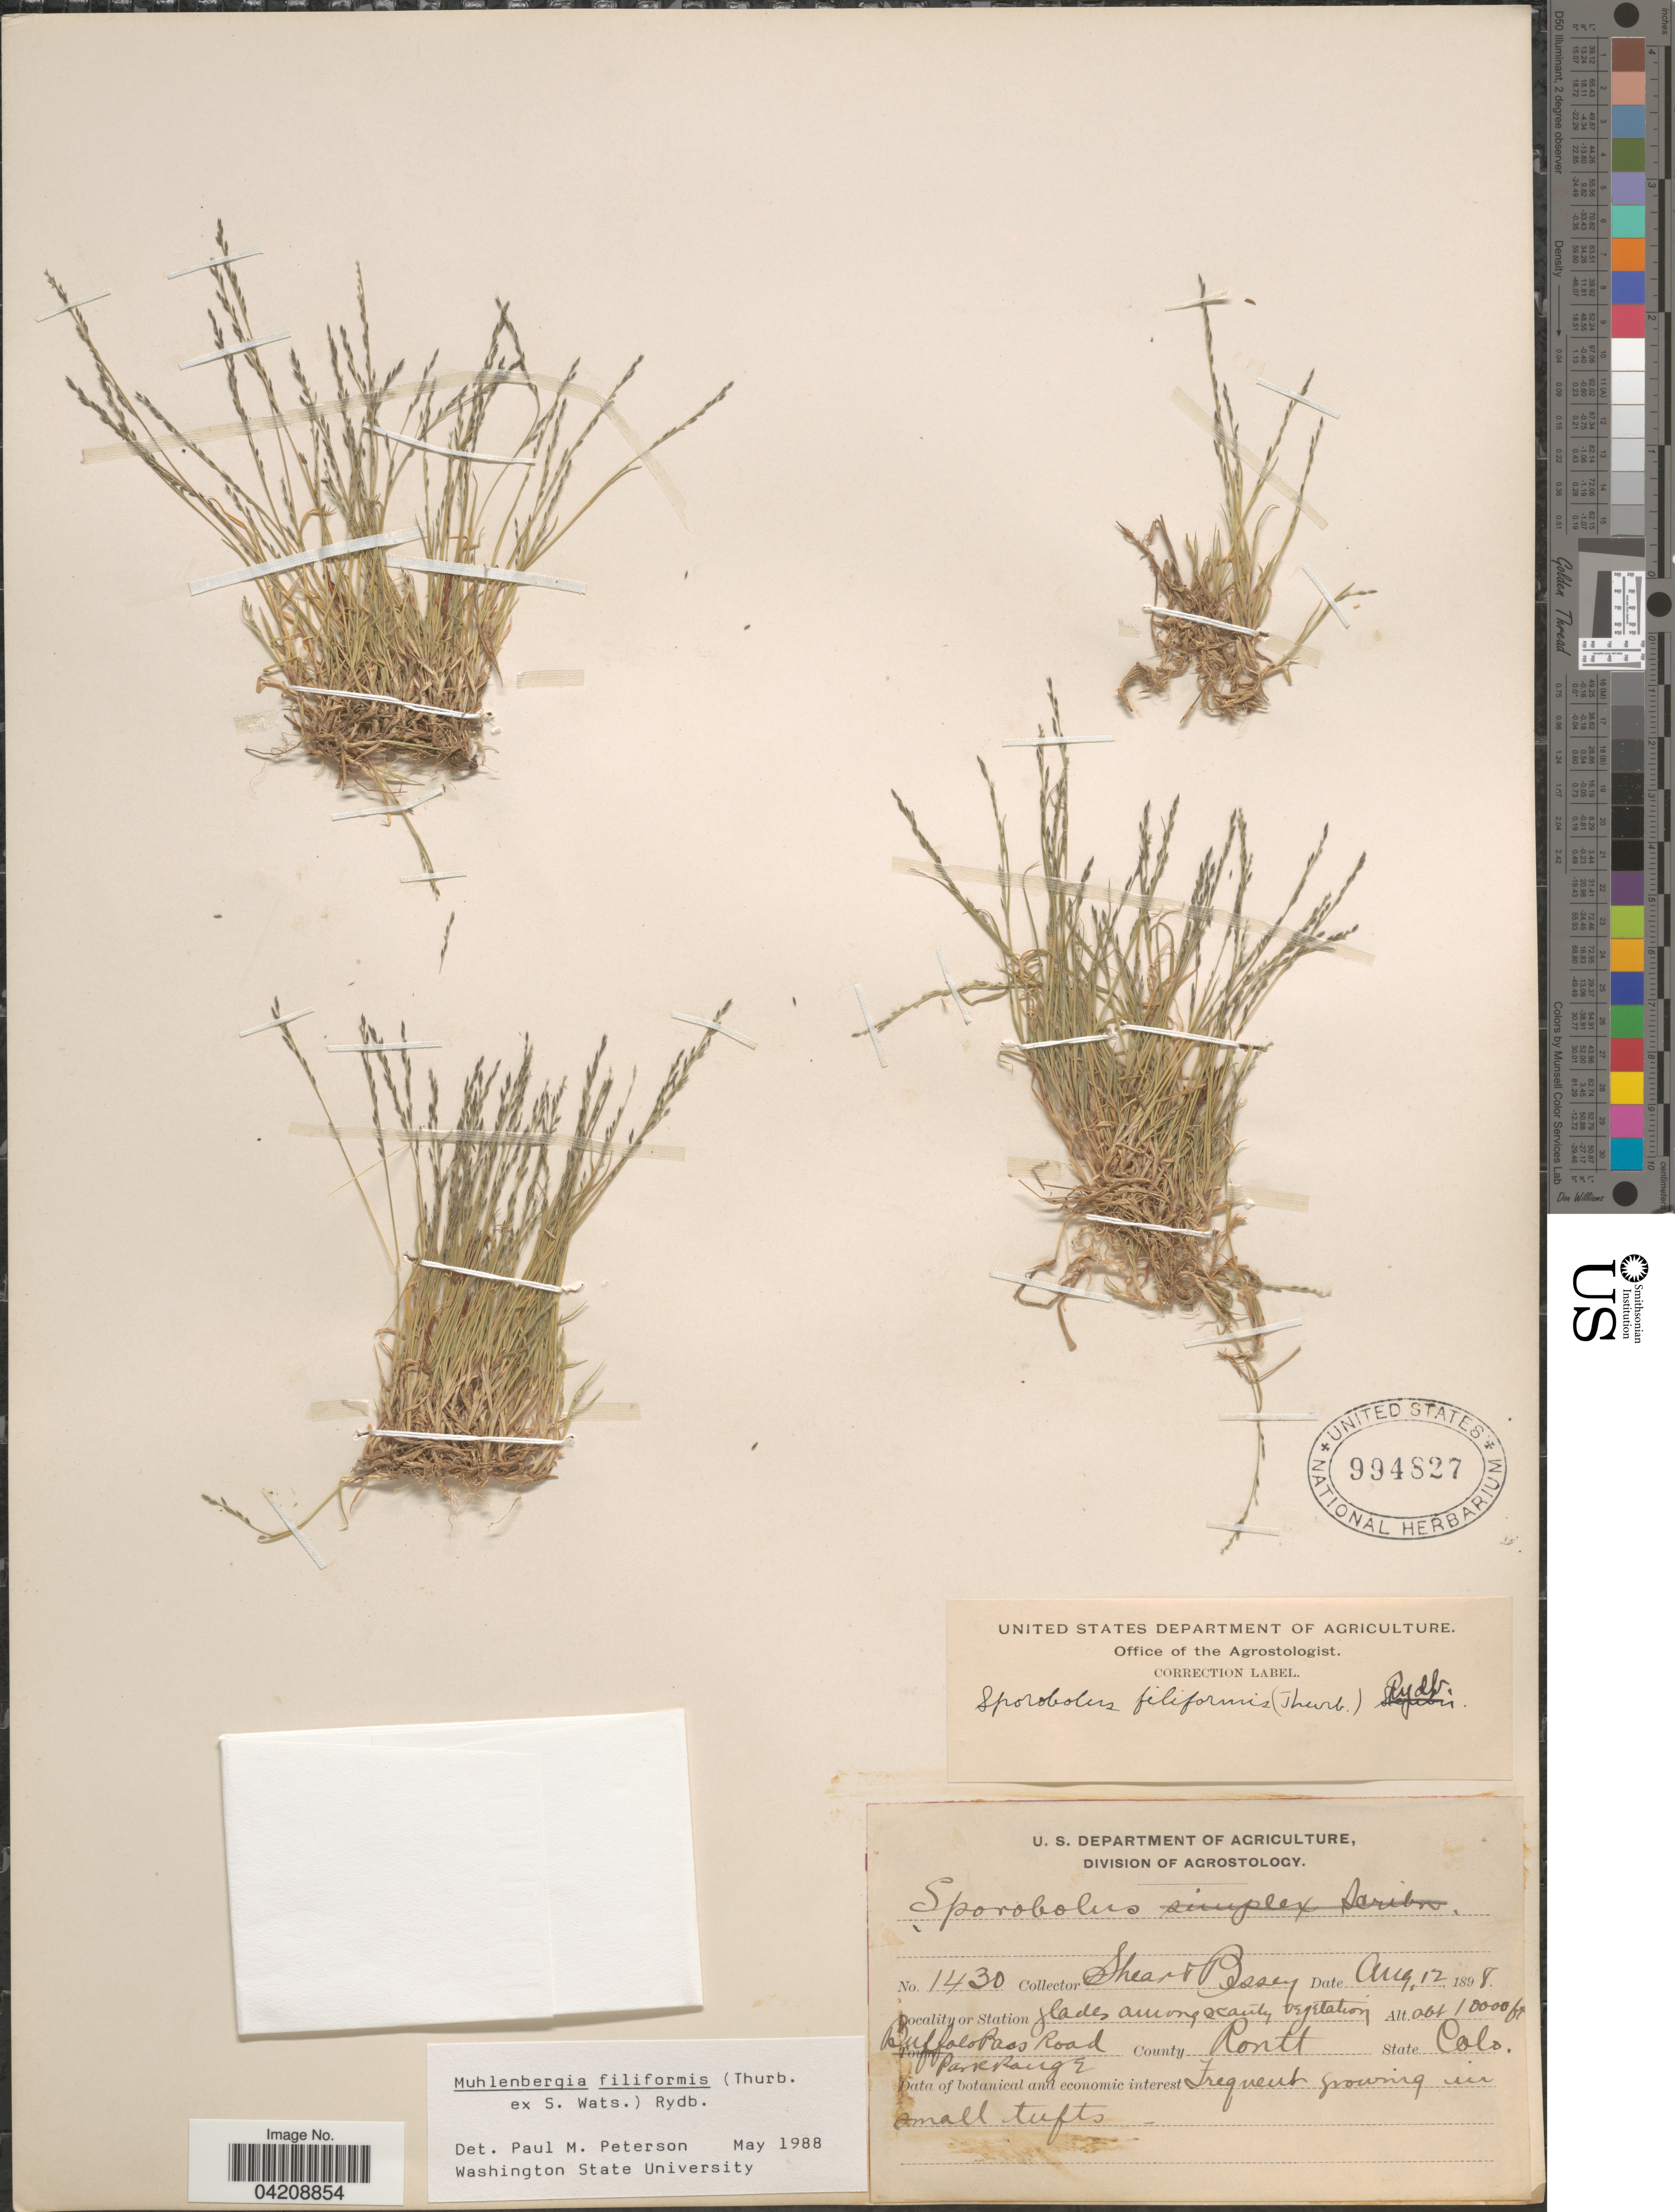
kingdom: Plantae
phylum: Tracheophyta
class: Liliopsida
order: Poales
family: Poaceae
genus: Muhlenbergia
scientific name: Muhlenbergia filiformis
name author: (Thurb. ex S. Watson) Rydb.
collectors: -- Shear & -. Bessey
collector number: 1430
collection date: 1898-08-12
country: United States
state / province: Colorado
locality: Buffalo Pass Road Park Range. County Routt.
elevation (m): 3048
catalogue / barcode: US 994827